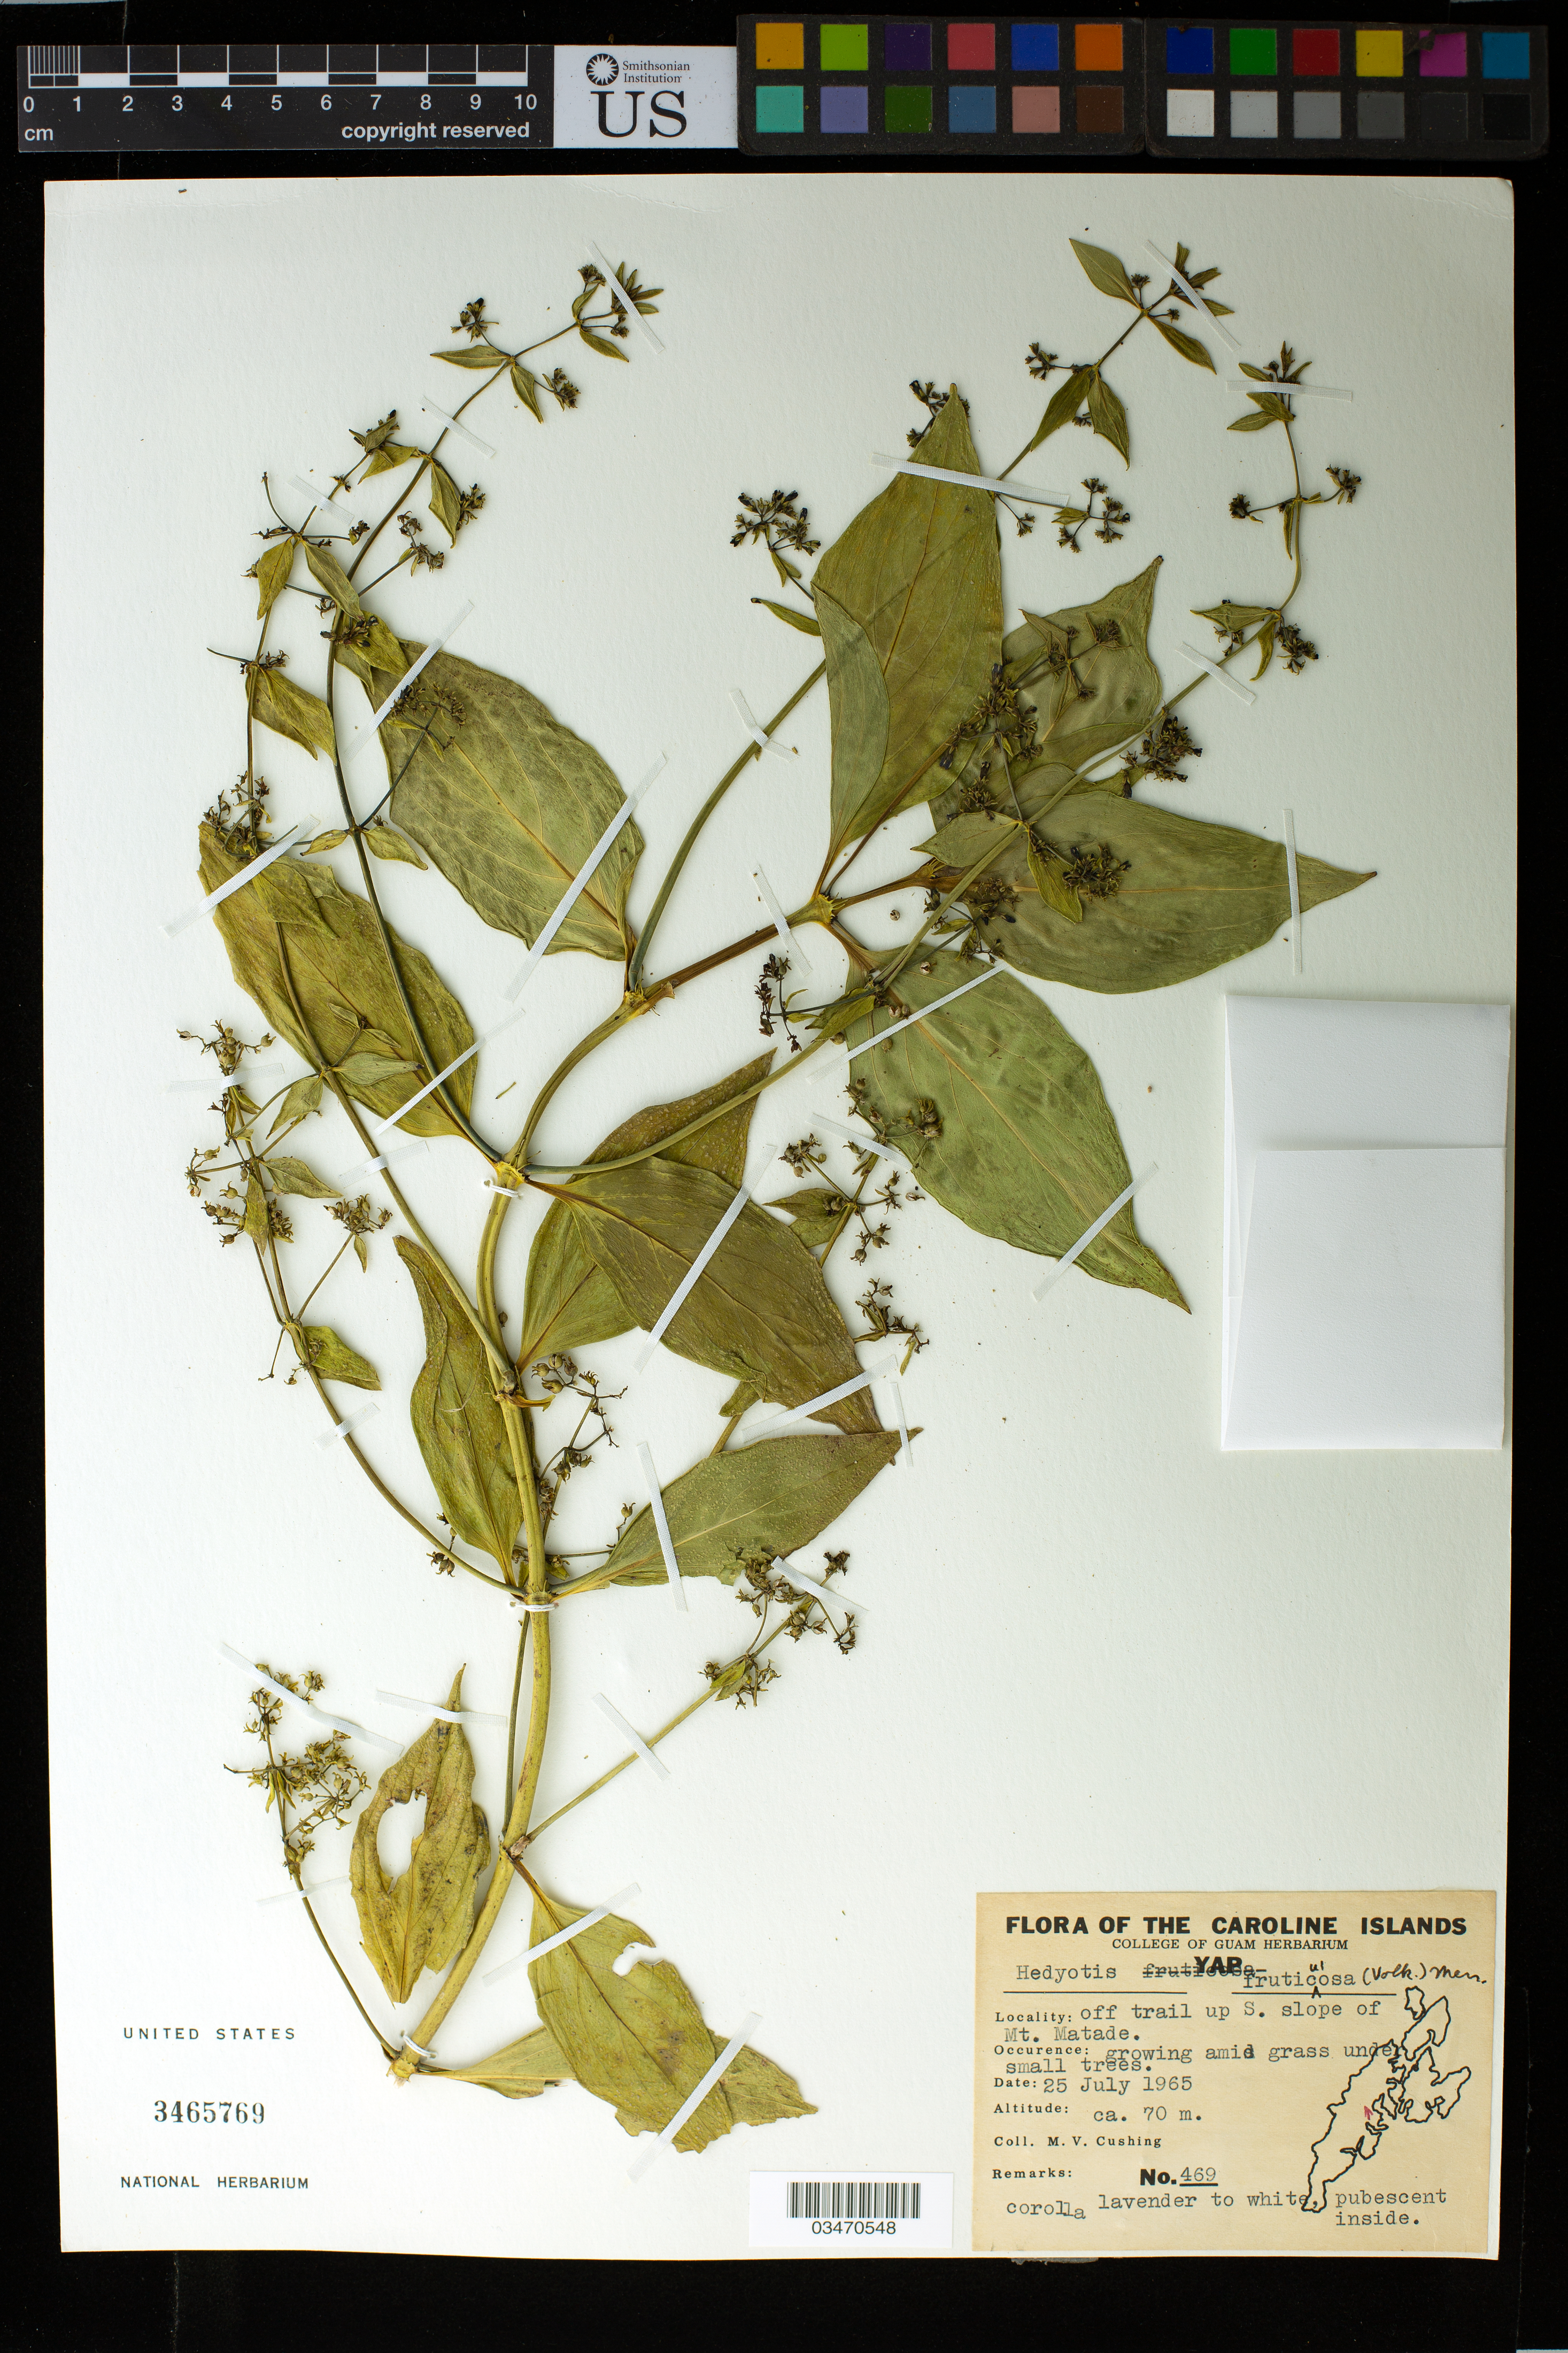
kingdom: Plantae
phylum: Tracheophyta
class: Magnoliopsida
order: Gentianales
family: Rubiaceae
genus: Hedyotis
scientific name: Hedyotis fruticosa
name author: L.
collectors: M. V. Cushing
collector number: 469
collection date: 1965-07-25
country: Micronesia, Federated States of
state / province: Yap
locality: S slope of Mt. Matade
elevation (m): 70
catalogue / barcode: US 3465769